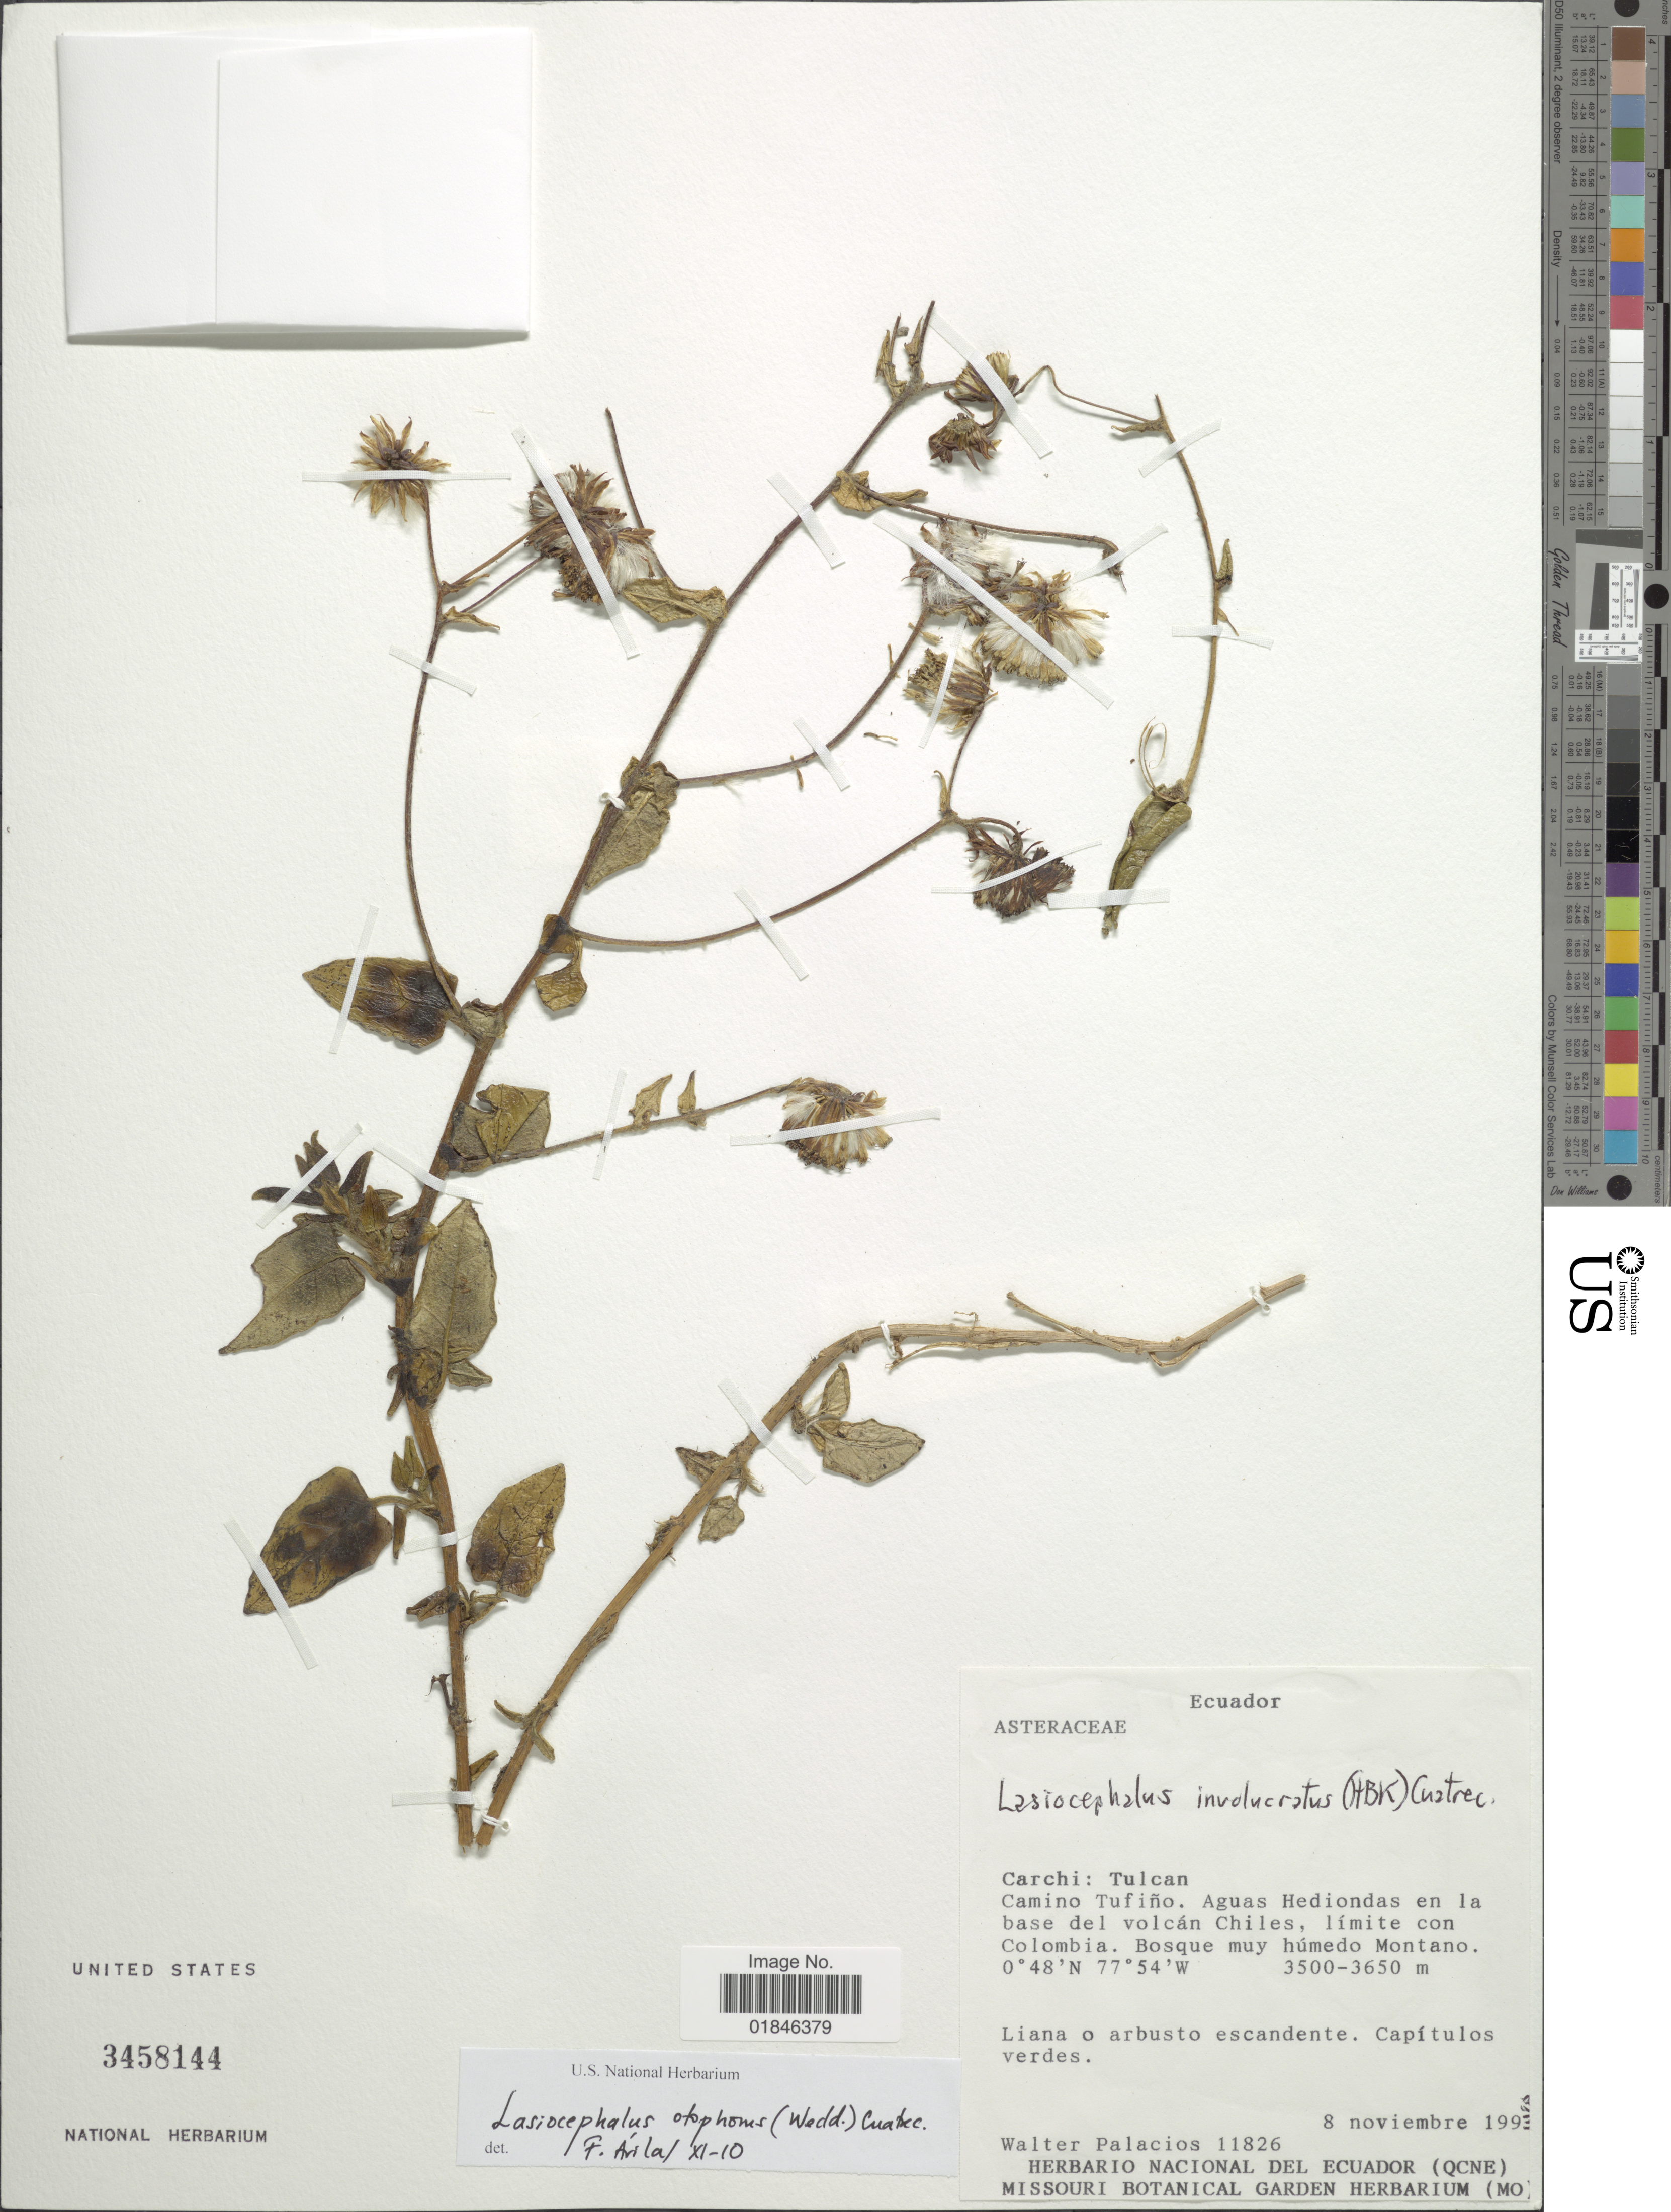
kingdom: Plantae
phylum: Tracheophyta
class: Magnoliopsida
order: Asterales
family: Asteraceae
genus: Senecio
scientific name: Senecio otophorus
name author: Wedd.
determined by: Salomon, Luciana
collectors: W. Palacios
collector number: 11826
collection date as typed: Transcribed d/m/y: 8/11/19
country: Ecuador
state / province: Carchi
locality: Carchi: Tulcan, Camino Tufino. Aguas Hediondas en la base del volcan Chiles, limites con Colombia.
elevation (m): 3500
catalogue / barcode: US 3458144